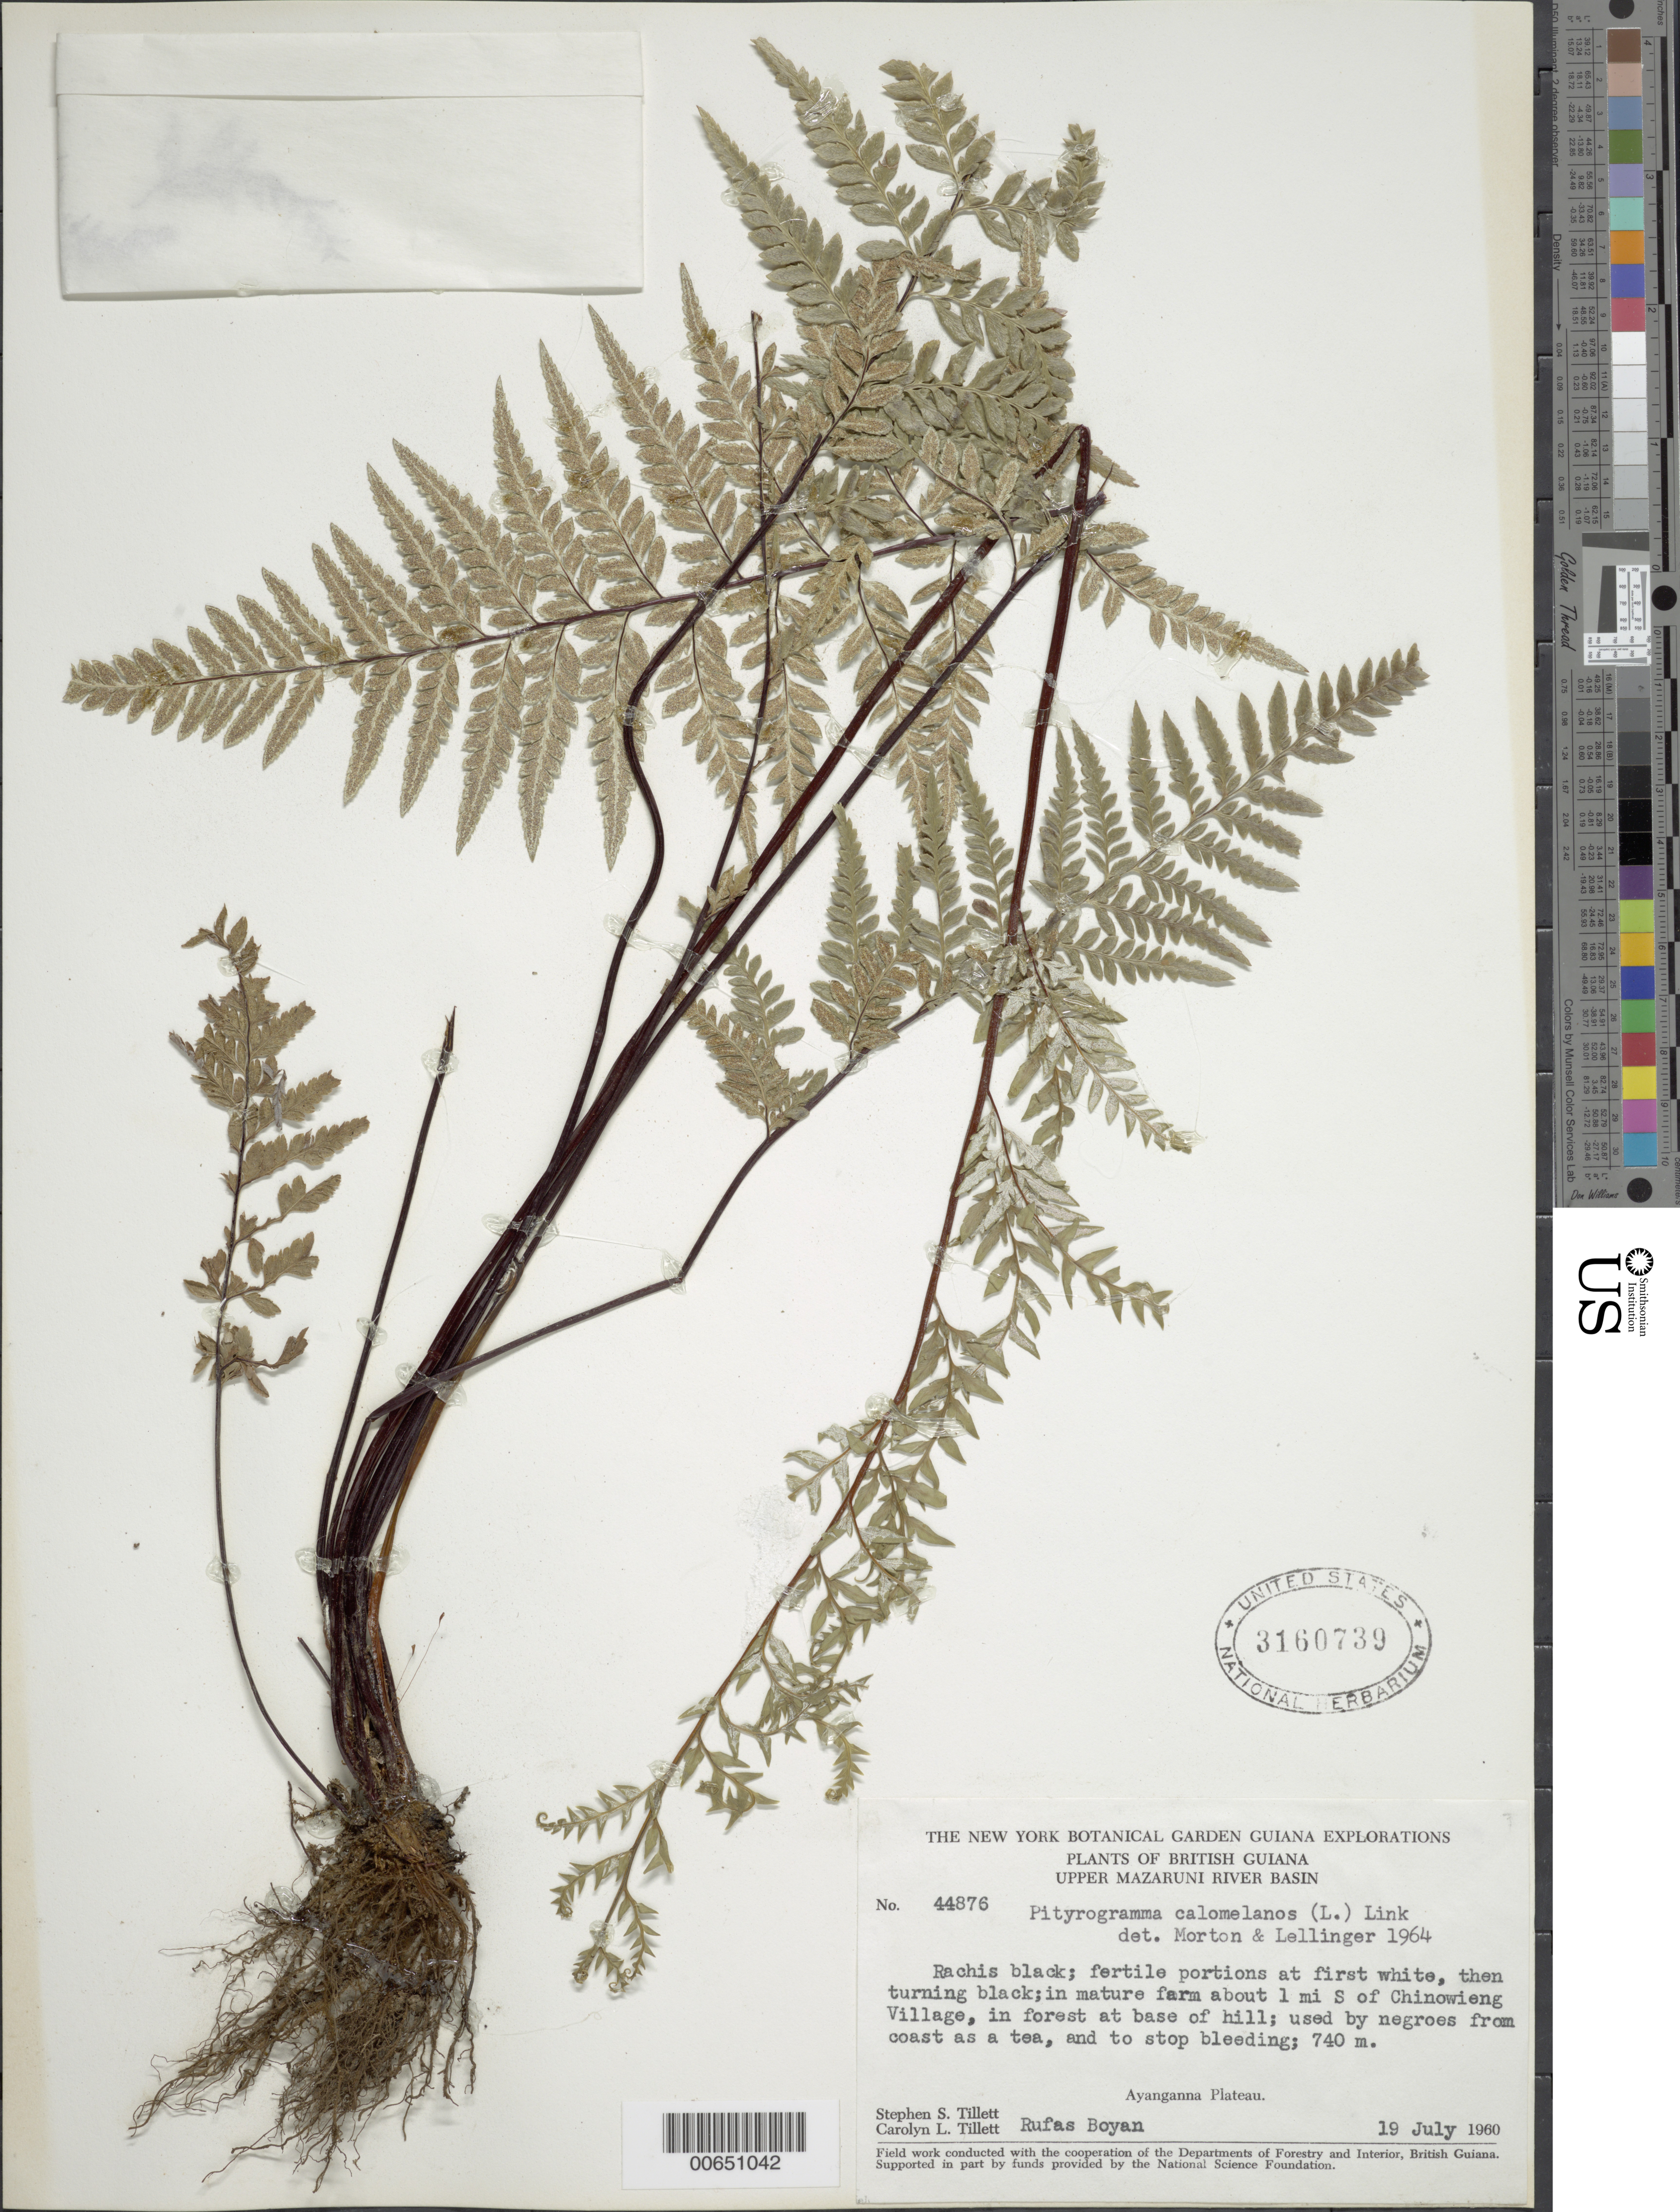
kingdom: Plantae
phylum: Tracheophyta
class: Polypodiopsida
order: Polypodiales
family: Pteridaceae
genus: Pityrogramma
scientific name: Pityrogramma calomelanos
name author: (L.) Link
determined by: Morton, C. V.; Lellinger, D. B.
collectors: S. S. Tillett, C. L. Tillett & R. Boyan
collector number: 44876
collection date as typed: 19-Jul-60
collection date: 1960-07-19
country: Guyana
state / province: Cuyuni-Mazaruni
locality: Ayanganna Plateau, farm ca. 1 mi. S of Chinowieng Village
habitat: Forest at base of hill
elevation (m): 740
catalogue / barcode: US 3160739